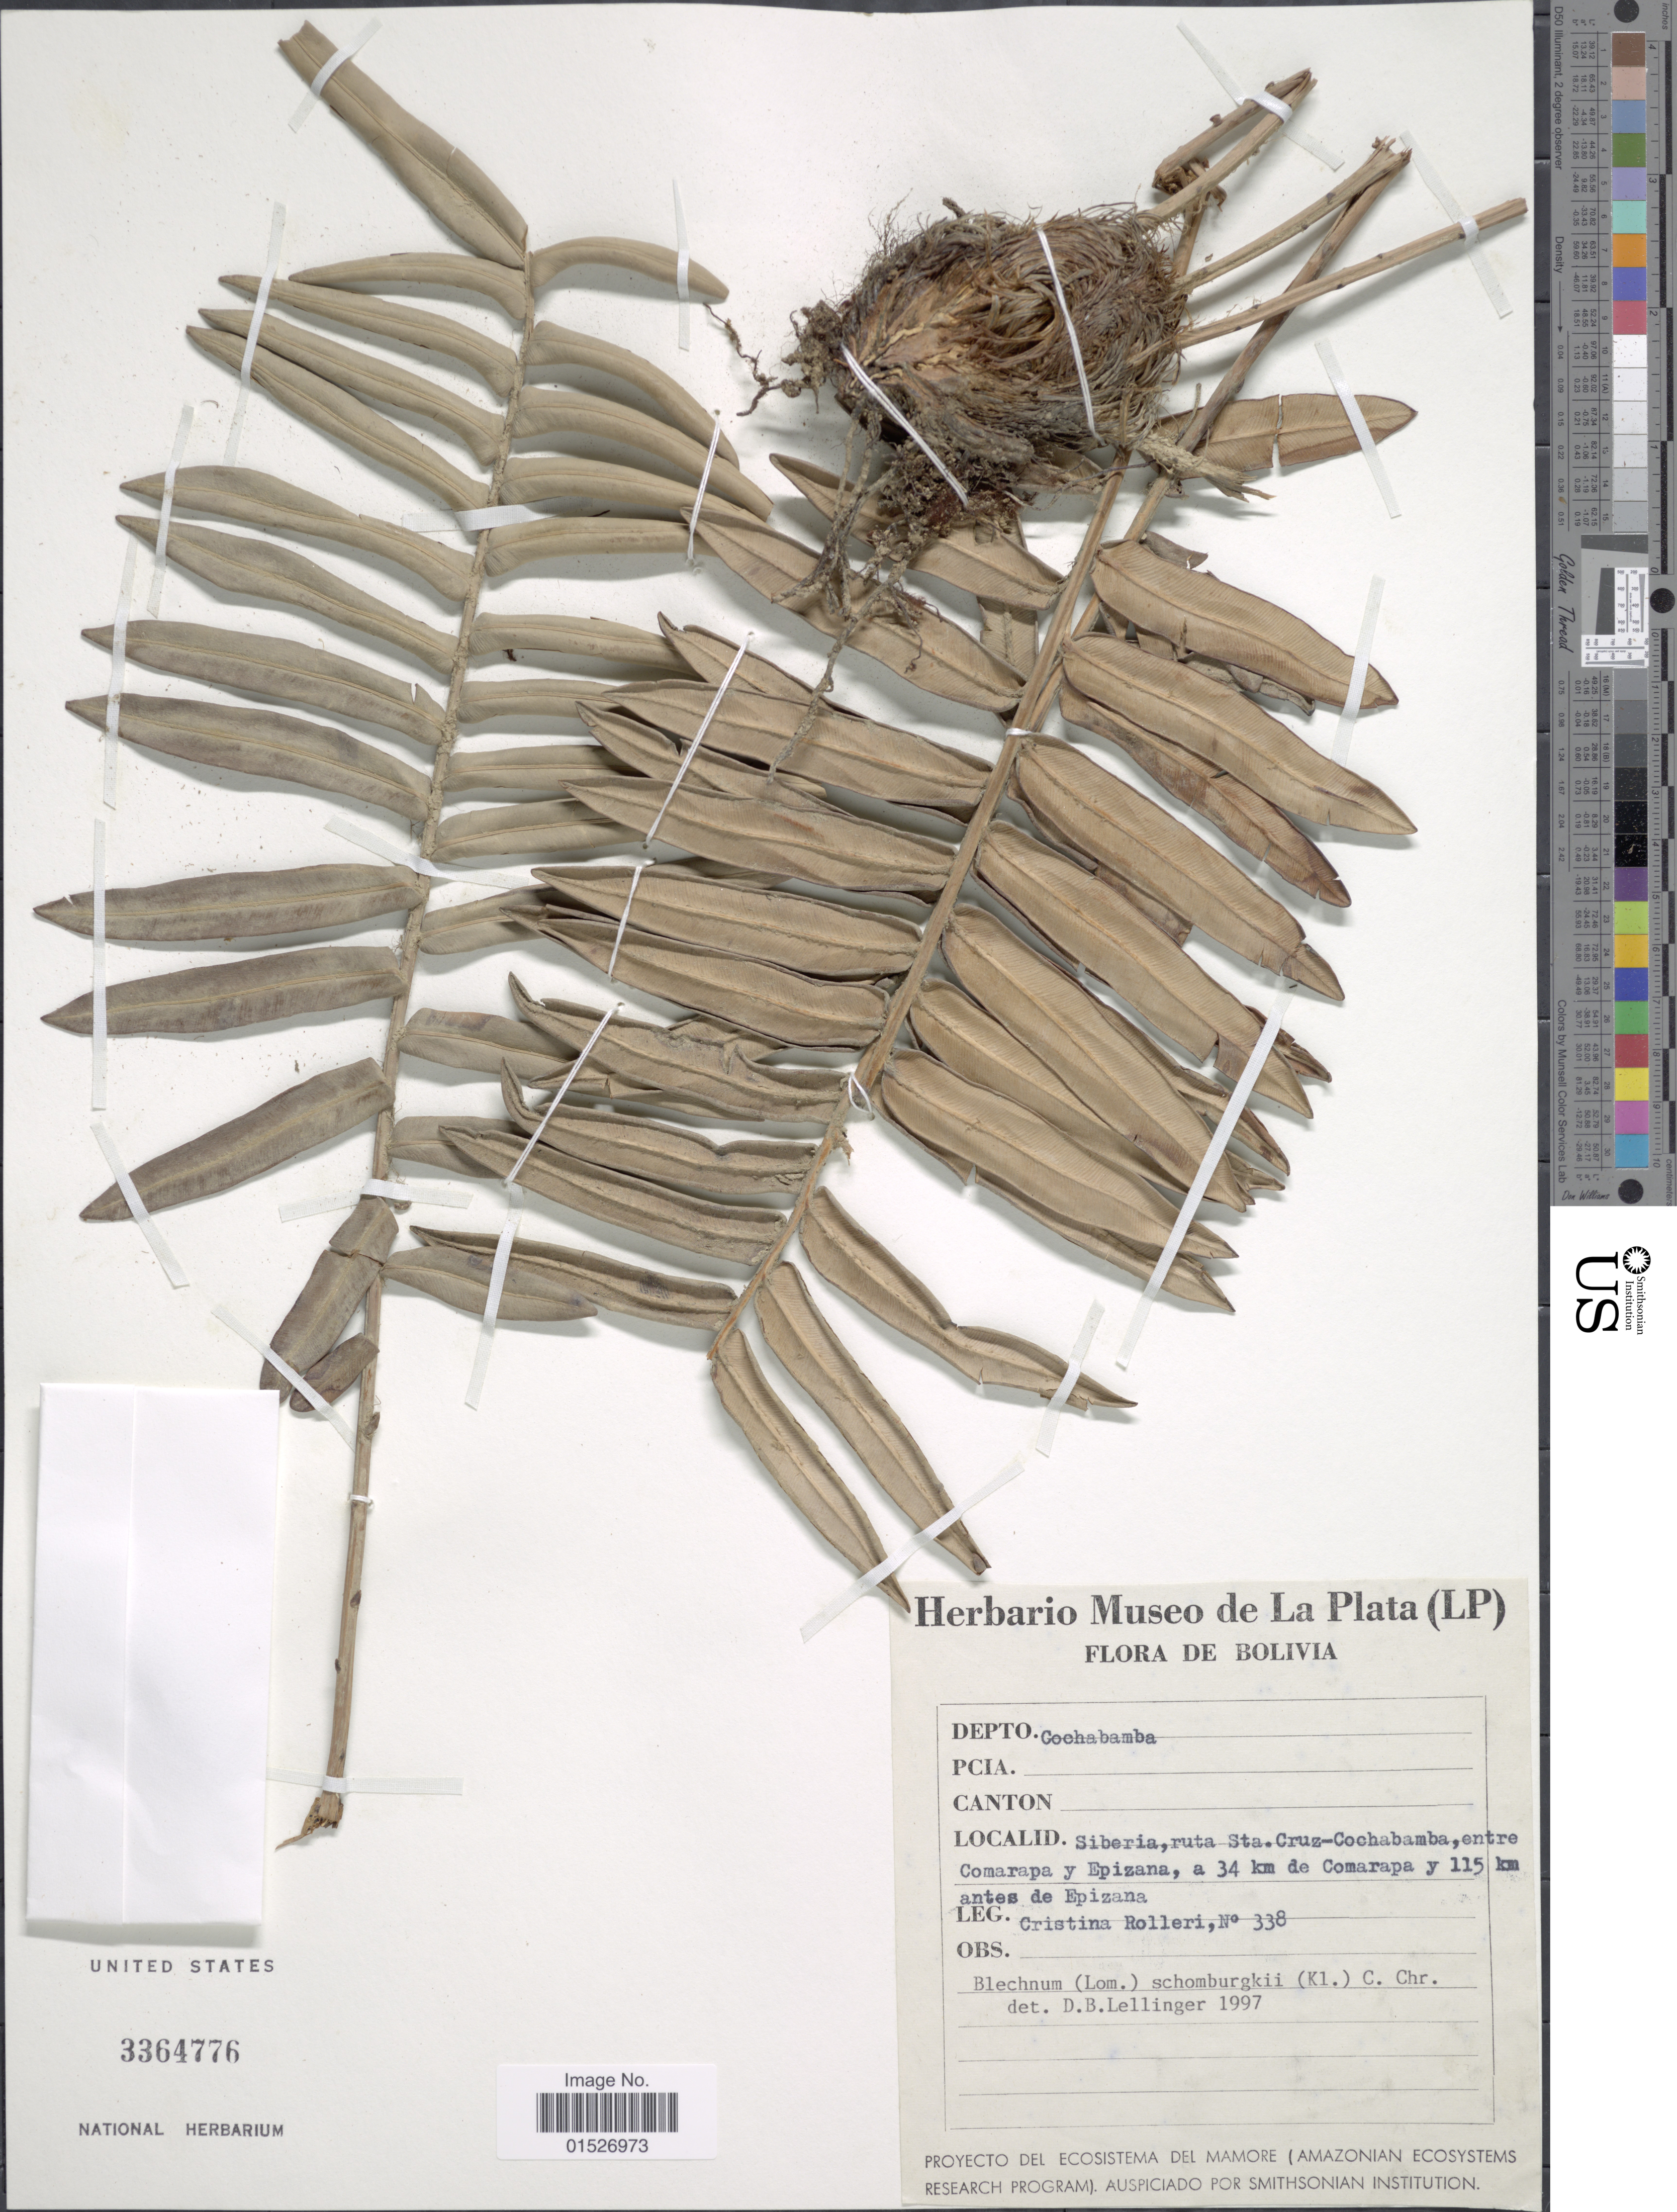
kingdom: Plantae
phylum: Tracheophyta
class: Polypodiopsida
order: Polypodiales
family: Blechnaceae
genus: Blechnum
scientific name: Blechnum schomburgkii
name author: (Klotzsch) C. Chr.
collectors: C. Rolleri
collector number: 338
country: Bolivia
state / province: Santa Cruz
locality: Siberia, ruta Sta. Cruz-Cochabamba, entre Comarapa y Epizana, a 34 km de Comarapa y 115 km de Epizana.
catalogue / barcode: US 3364776